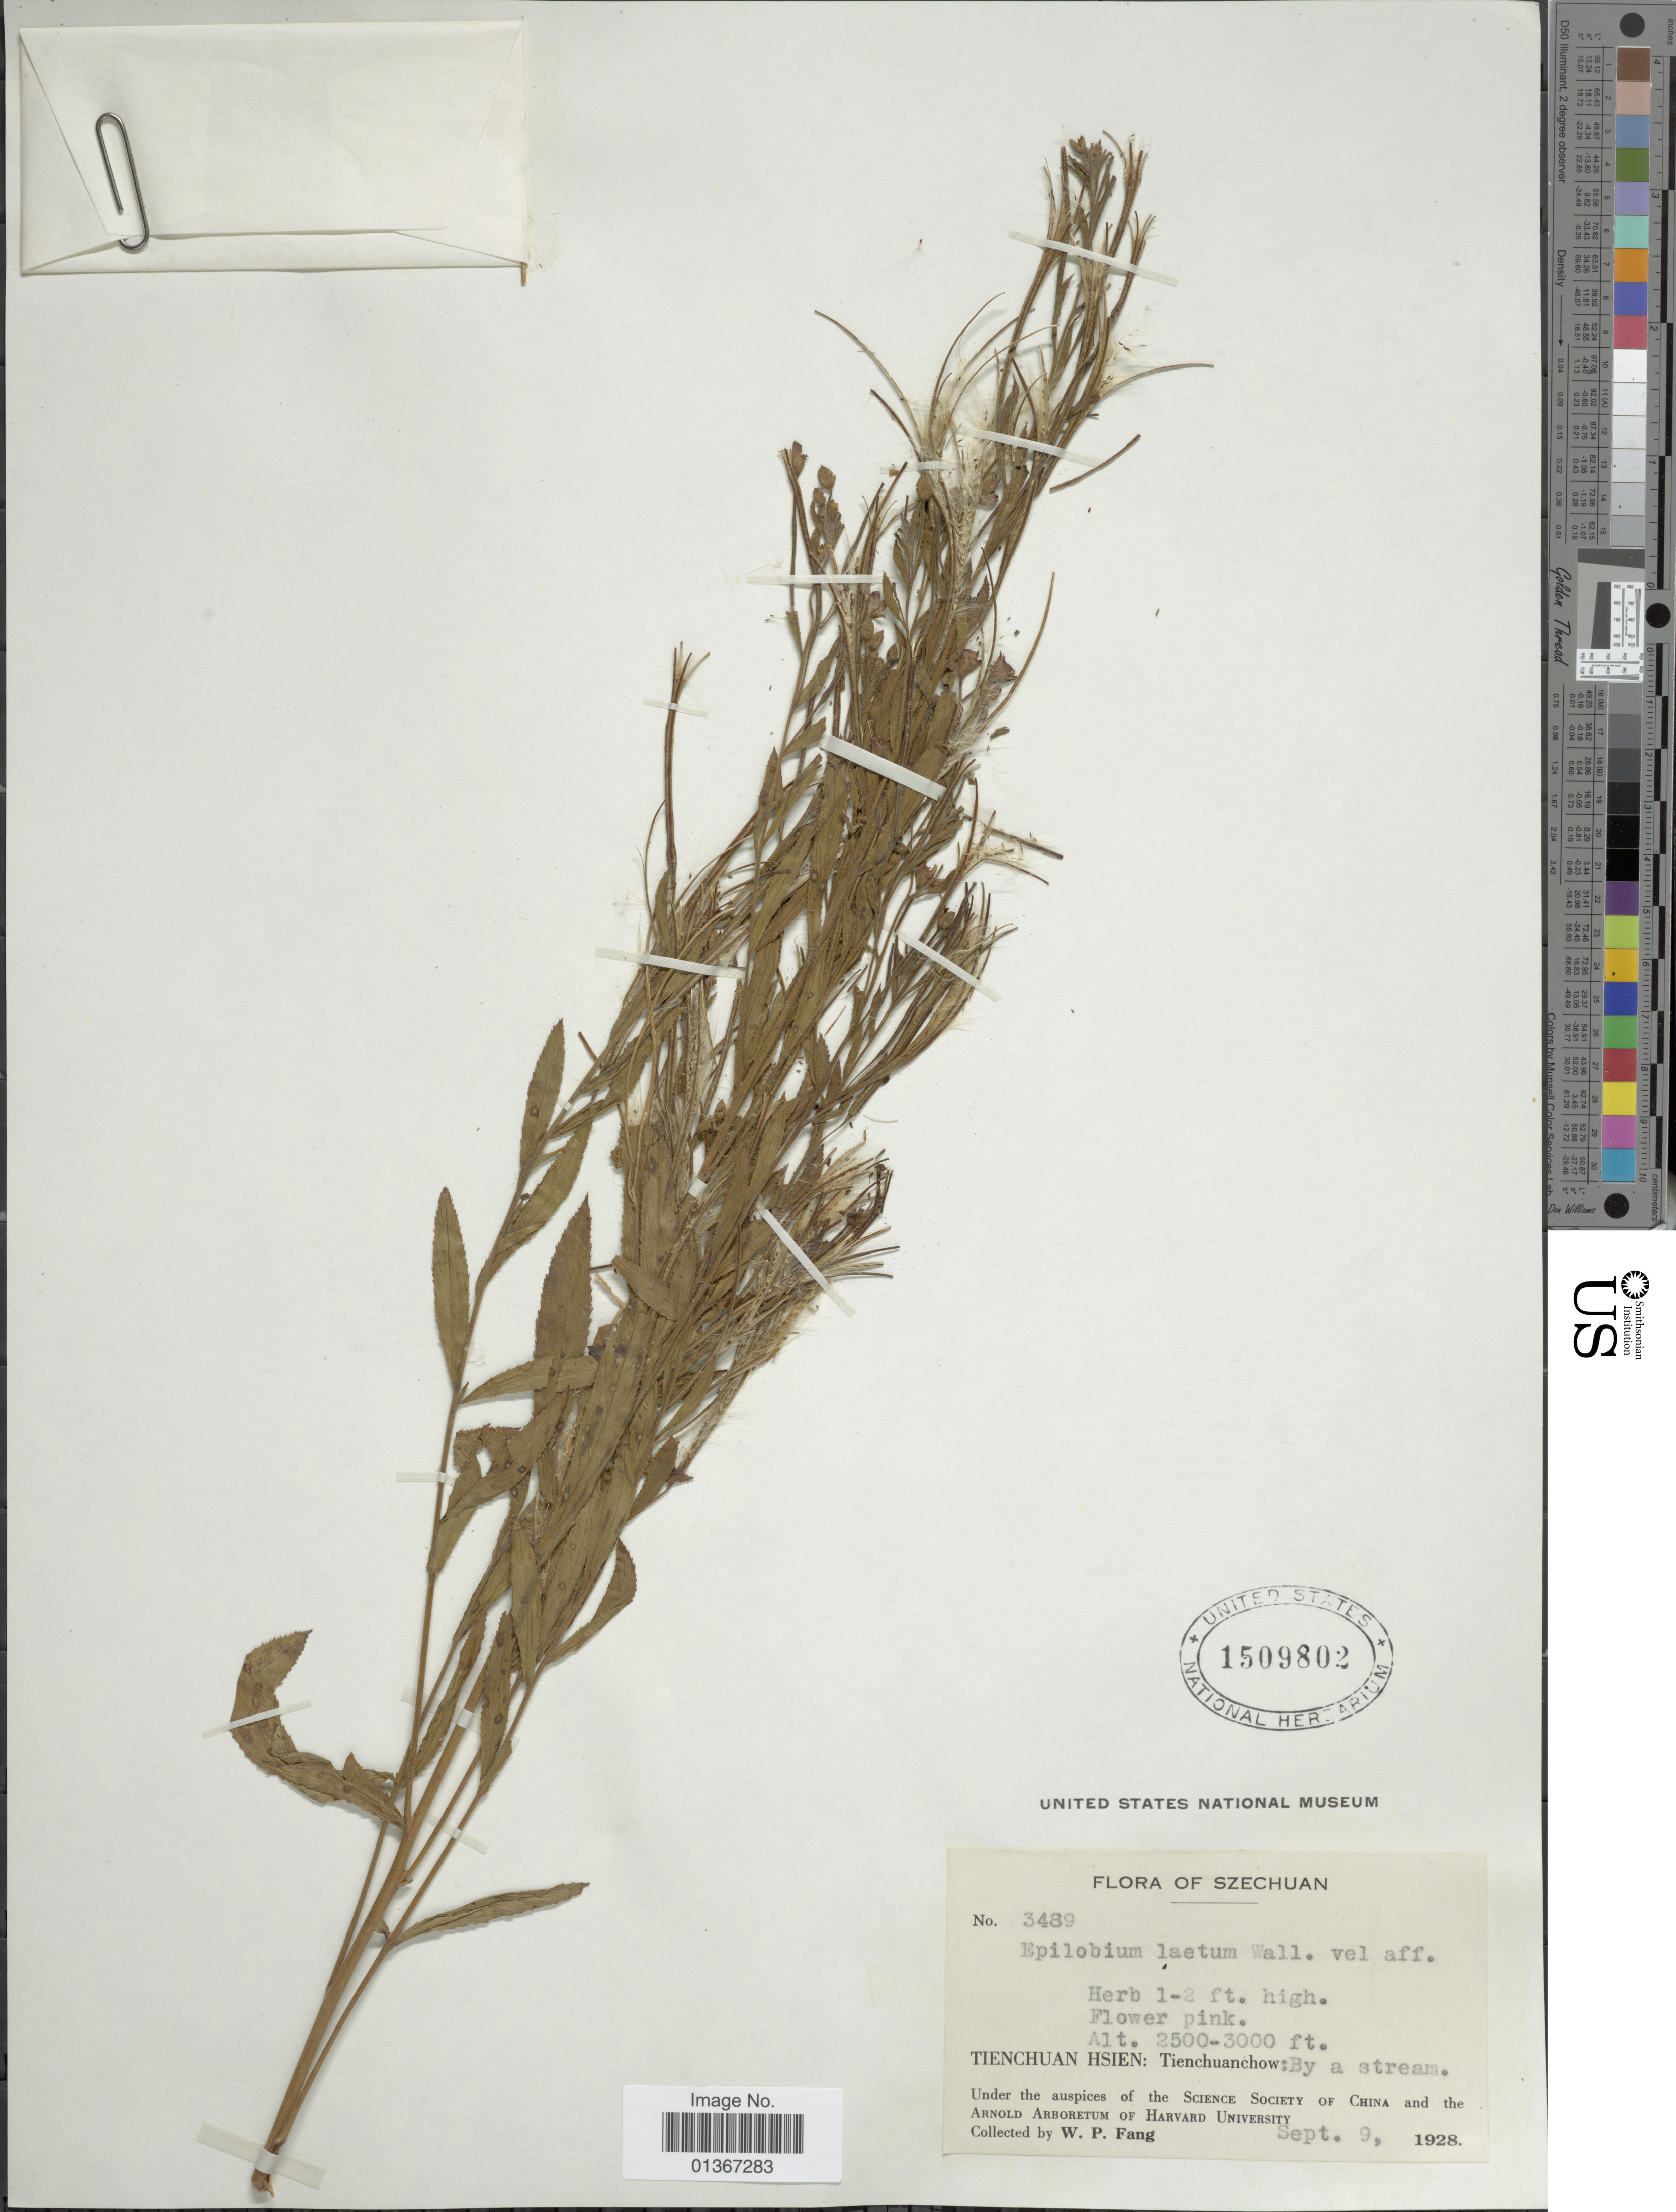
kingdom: Plantae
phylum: Tracheophyta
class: Magnoliopsida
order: Myrtales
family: Onagraceae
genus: Epilobium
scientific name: Epilobium amurense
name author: Hausskn.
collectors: W. P. Fang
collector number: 3489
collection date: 1928-09-09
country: China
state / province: Sichuan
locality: Szechuan. Tienchuan Hsien: Tienchuanchow.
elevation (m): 762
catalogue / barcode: US 1509802